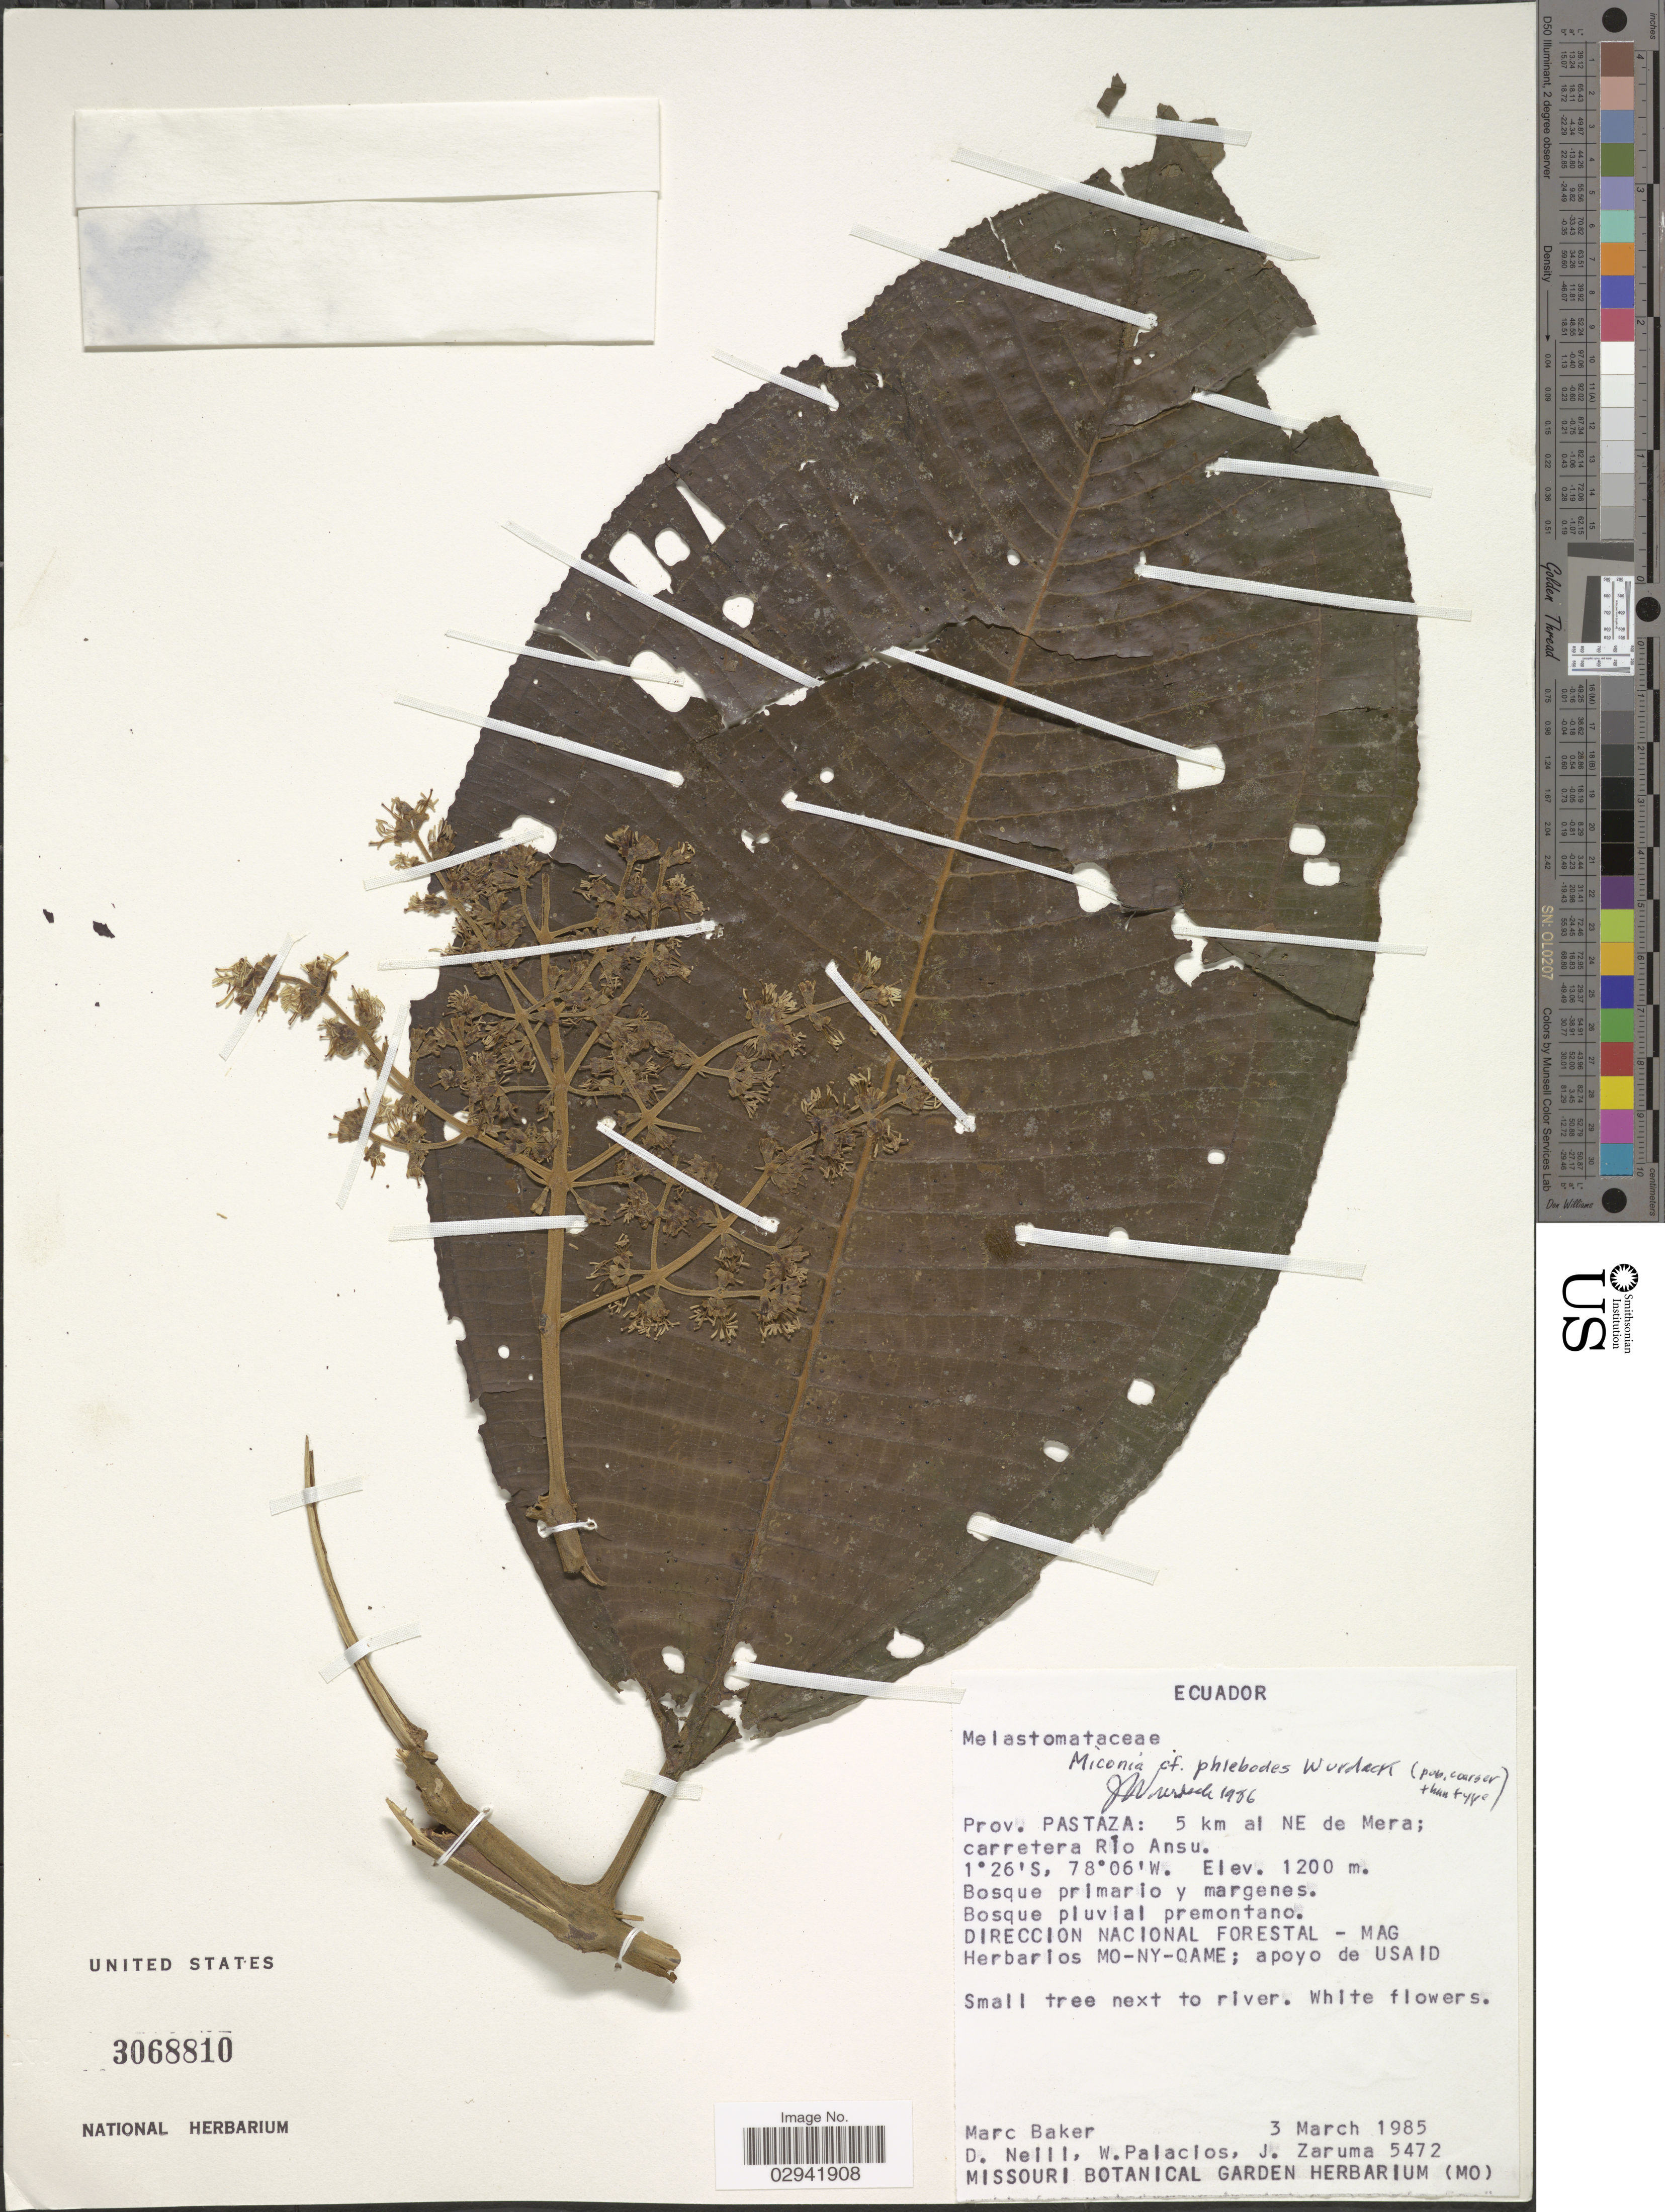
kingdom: Plantae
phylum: Tracheophyta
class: Magnoliopsida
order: Myrtales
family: Melastomataceae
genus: Miconia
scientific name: Miconia phlebodes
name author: Wurdack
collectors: M. A. Baker, D. Neill, W. Palacios & J. Zaruma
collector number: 5472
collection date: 1985-03-03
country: Ecuador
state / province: Pastaza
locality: Prov. Pastaza: 5 km al NE de Mera; carretera Río Ansu.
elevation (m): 1200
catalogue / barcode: US 3068810